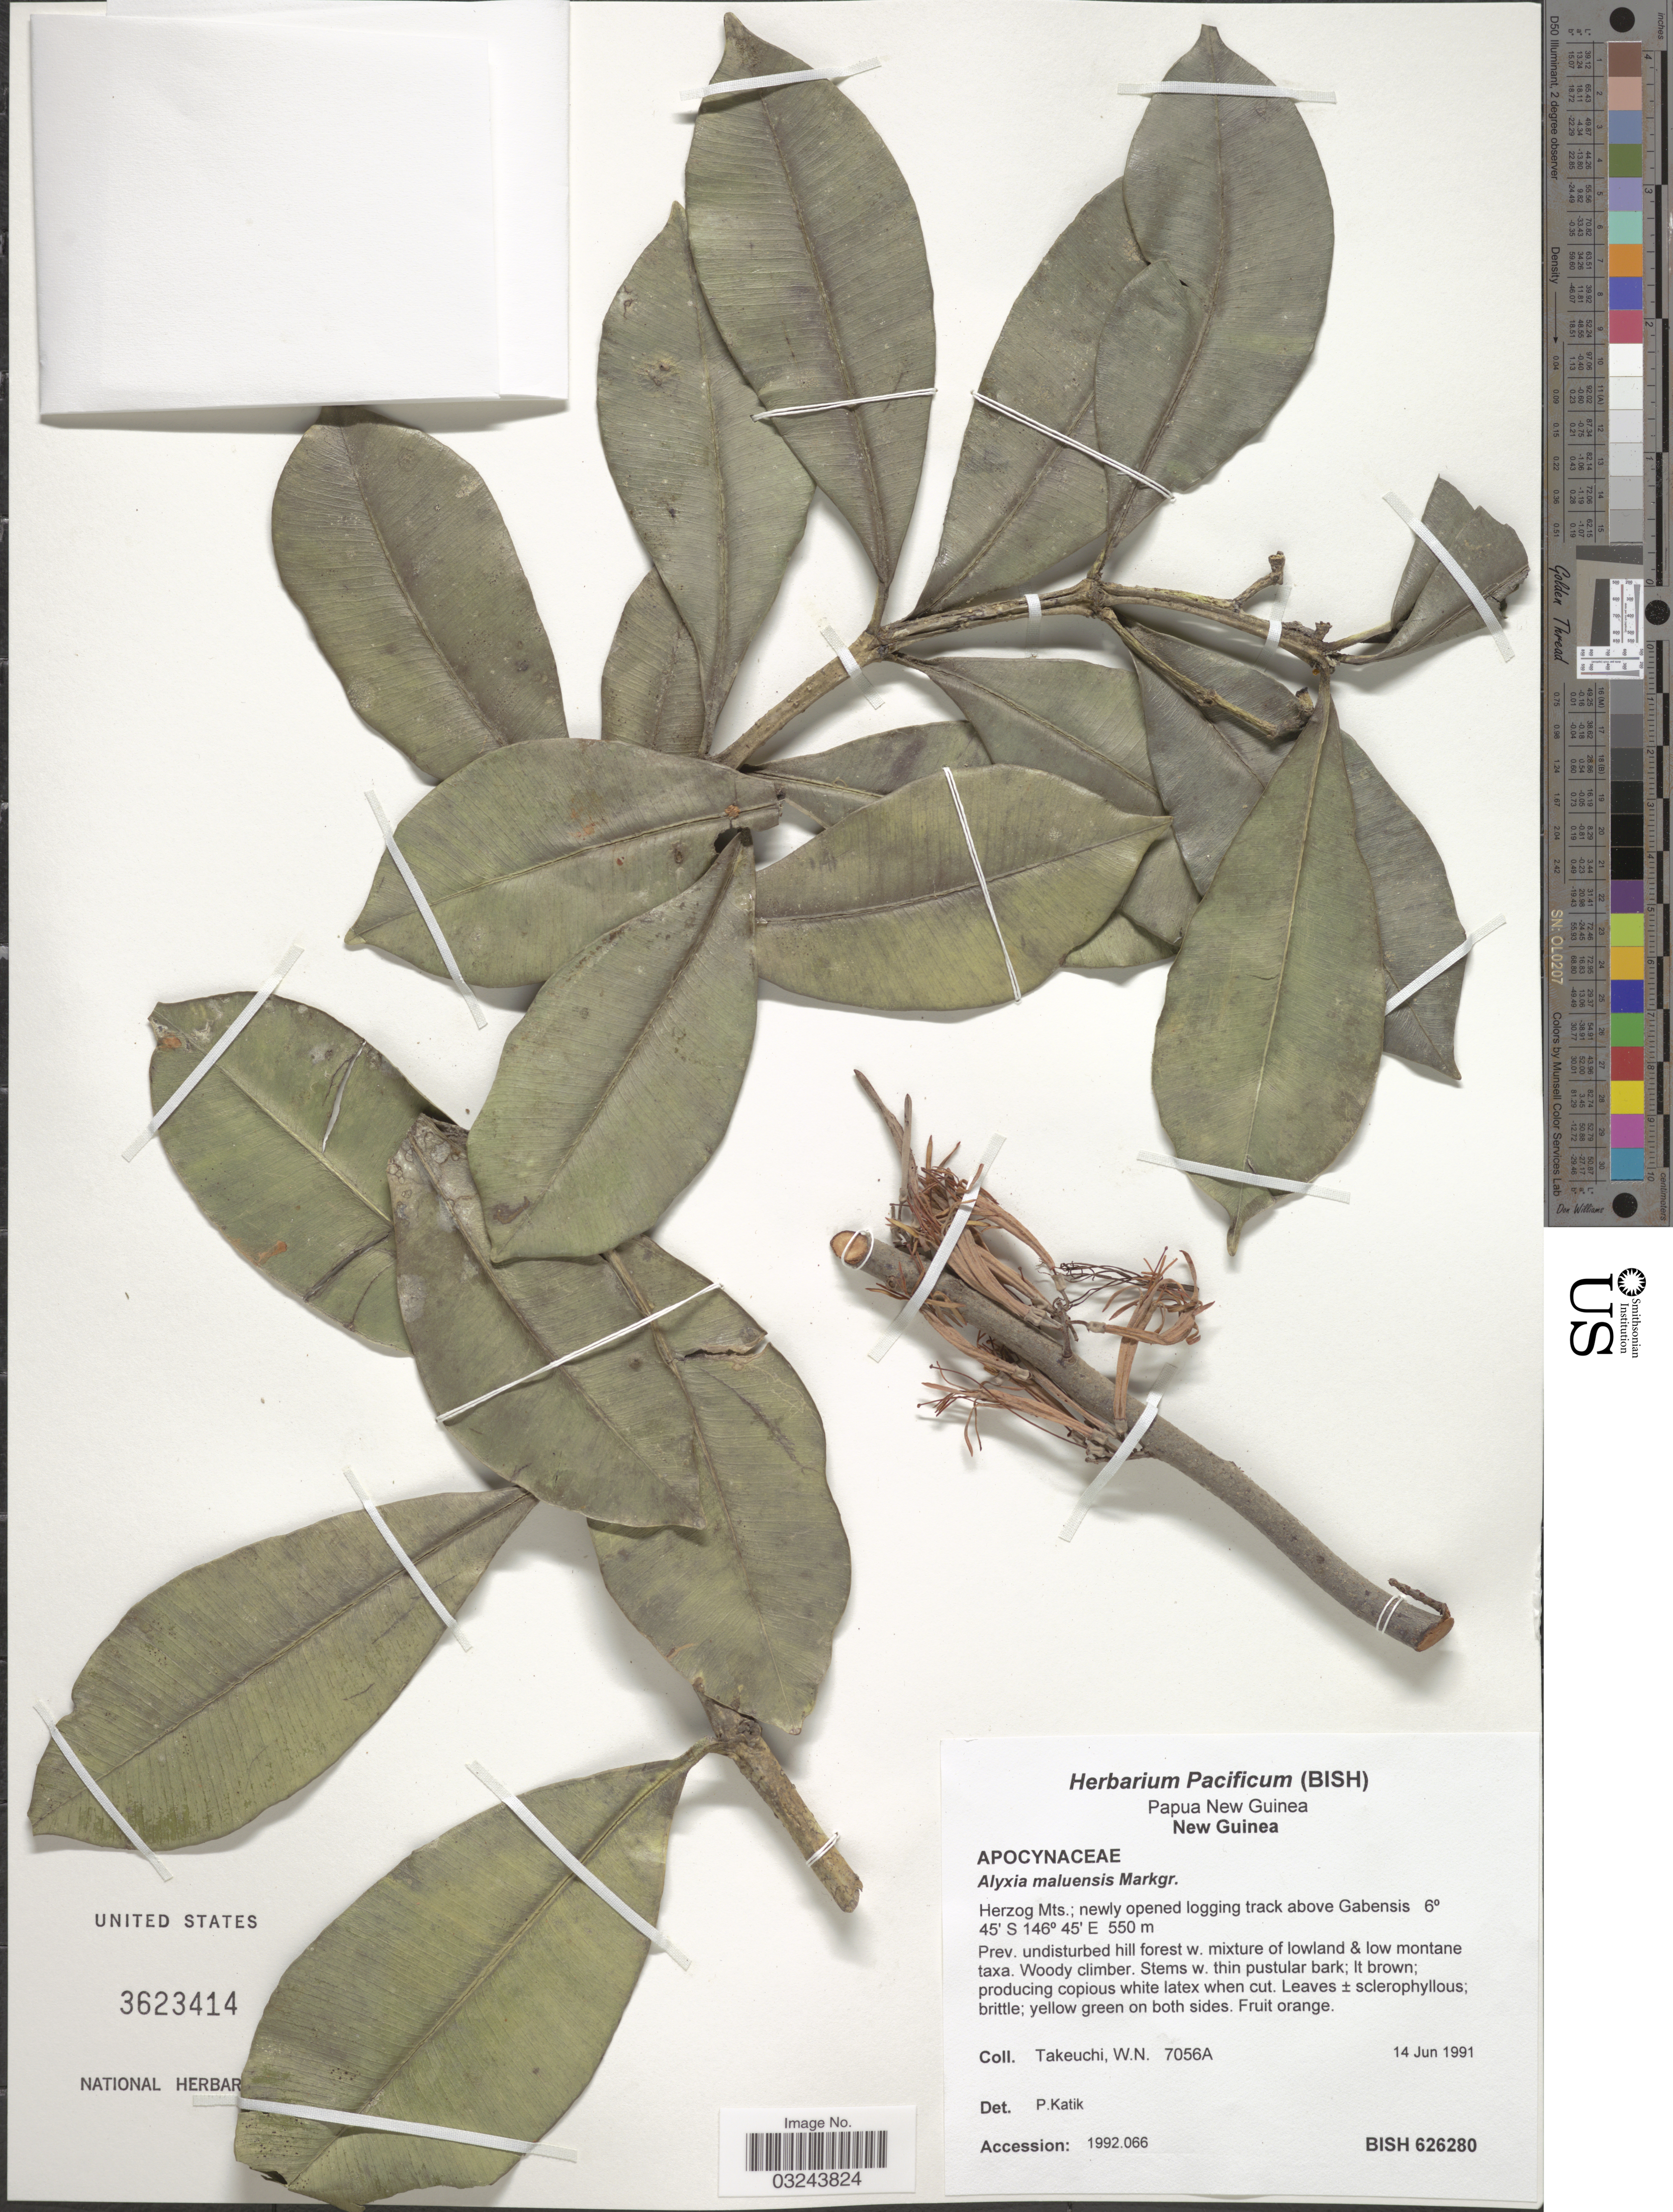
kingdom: Plantae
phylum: Tracheophyta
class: Magnoliopsida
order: Gentianales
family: Apocynaceae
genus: Alyxia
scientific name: Alyxia maluensis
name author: Markgr.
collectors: W. N. Takeuchi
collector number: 7056A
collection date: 1991-06-14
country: Papua New Guinea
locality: New Guinea. Herzog Mts.; newly opened logging track above Gabensis.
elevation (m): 550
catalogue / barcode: US 3623414